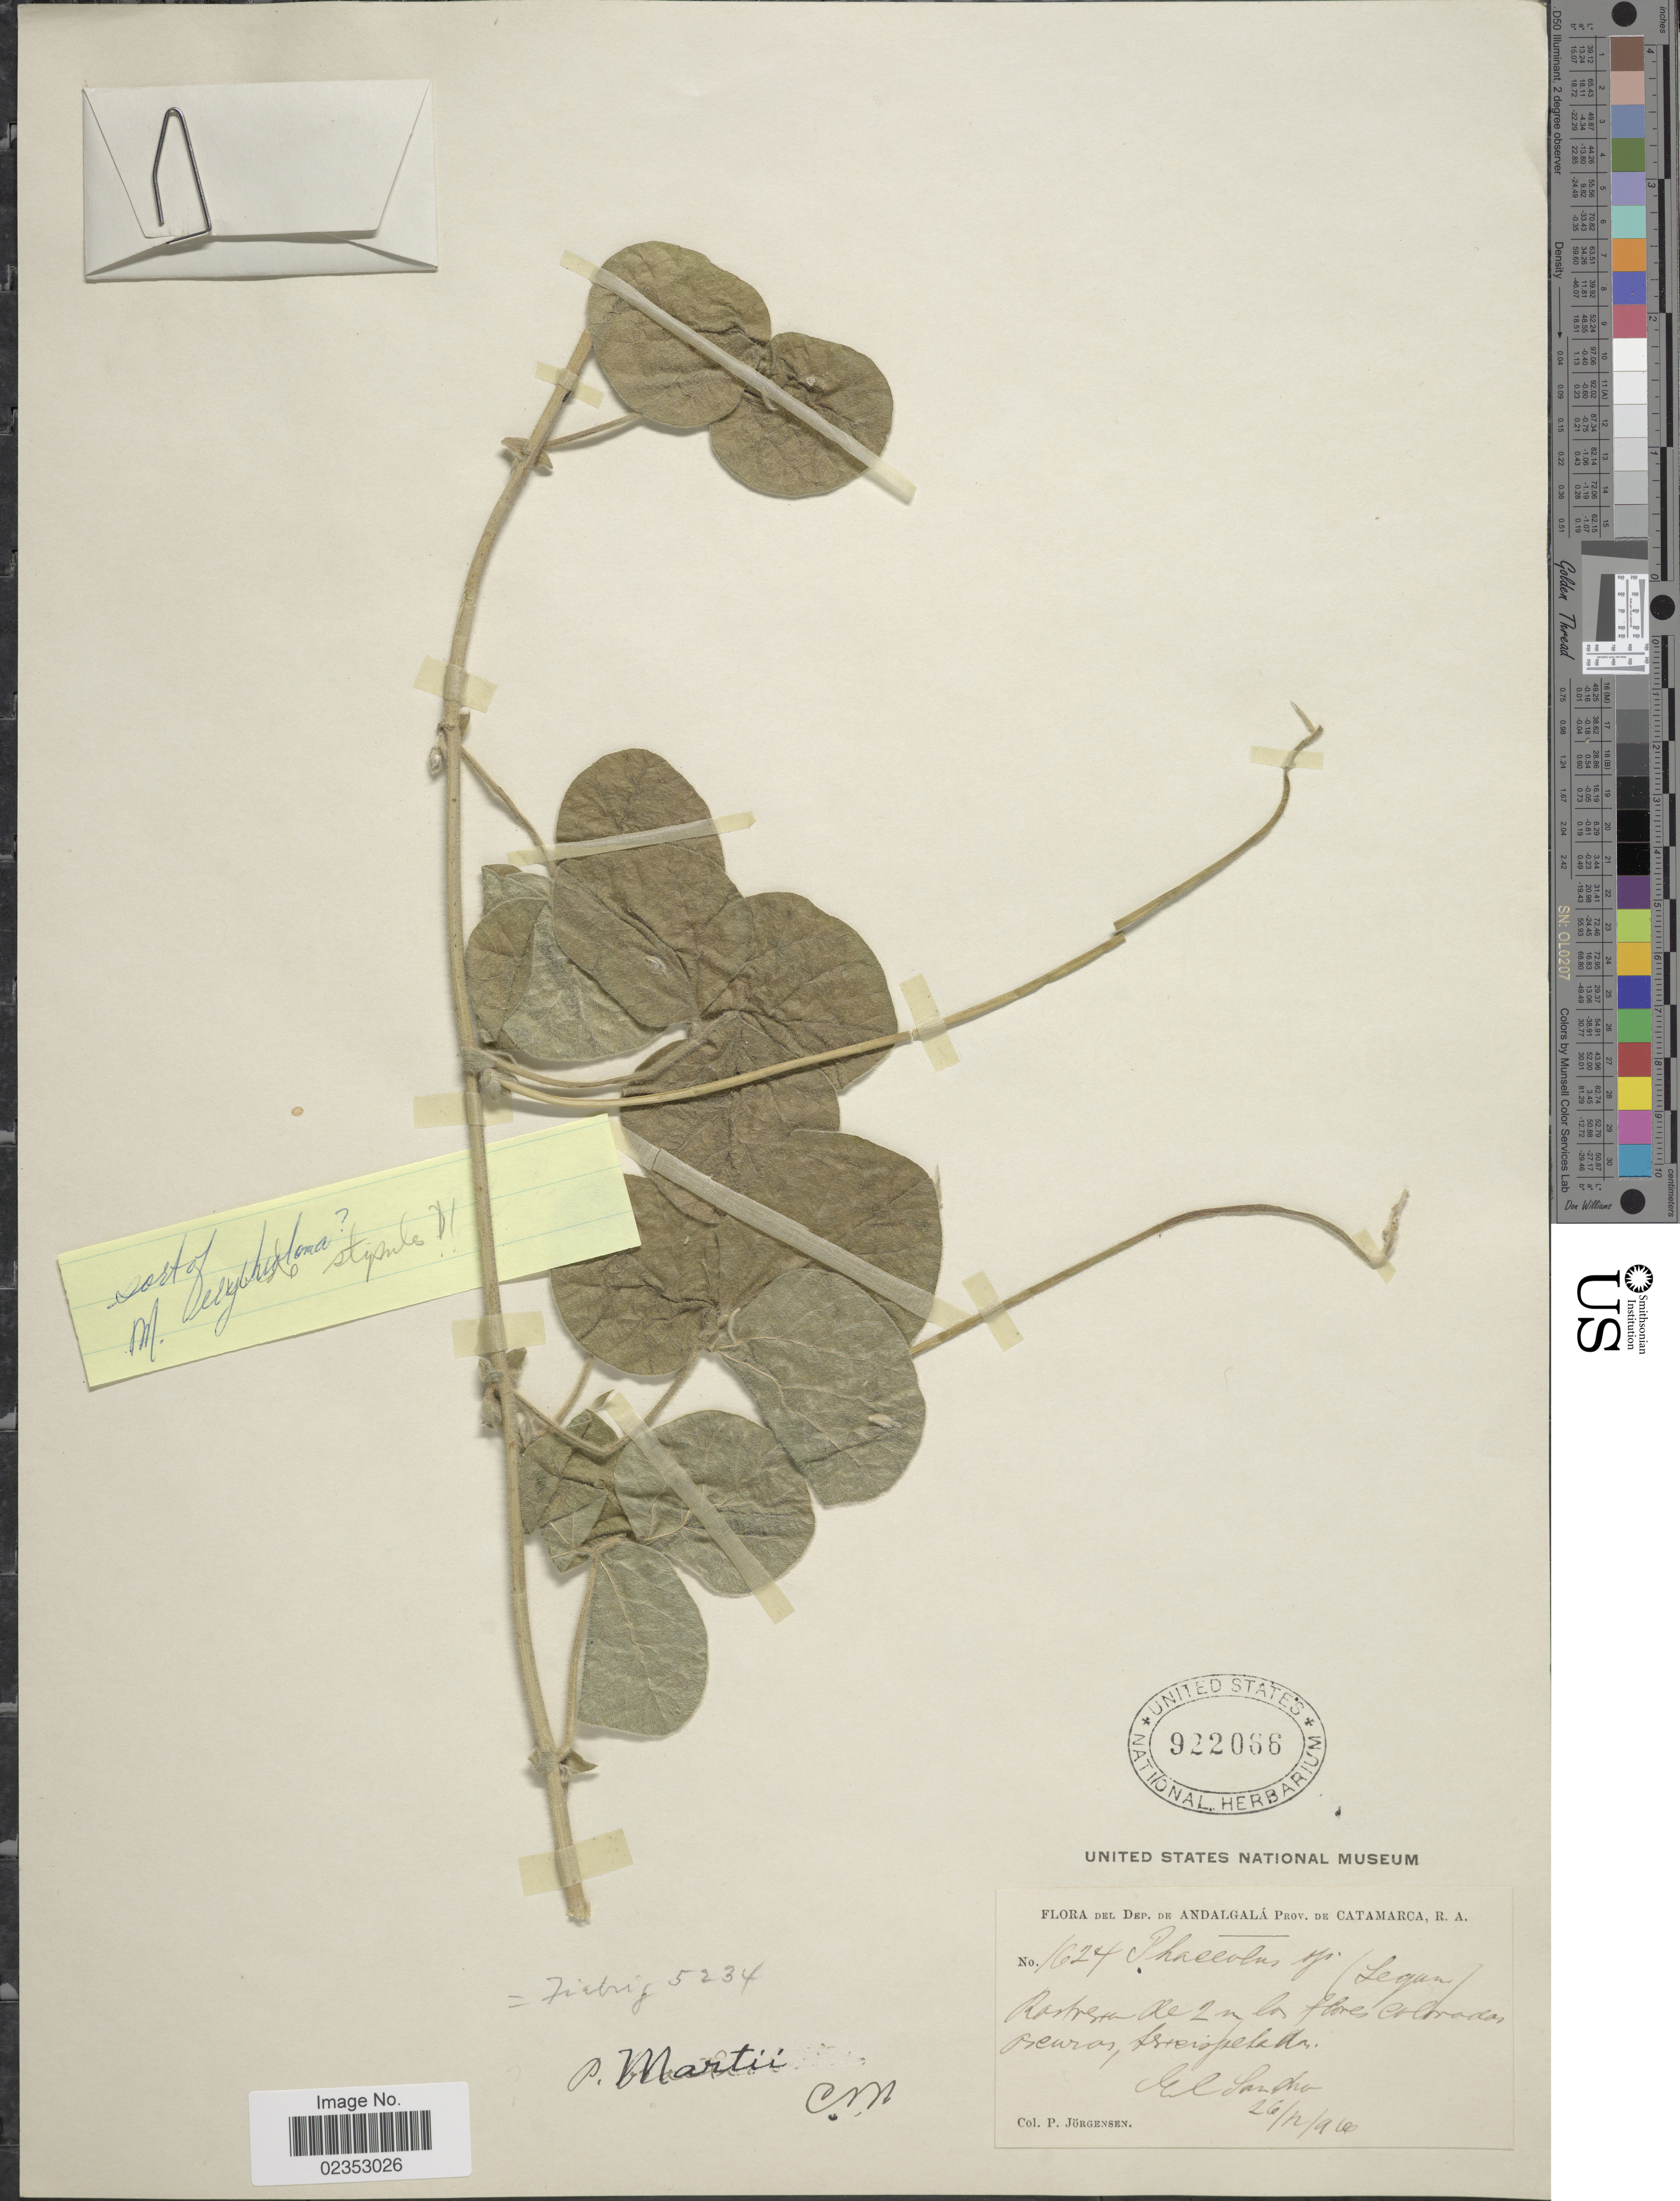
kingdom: Plantae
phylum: Tracheophyta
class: Magnoliopsida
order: Fabales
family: Fabaceae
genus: Macroptilium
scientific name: Macroptilium martii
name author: (Benth.) Maréchal & Baudet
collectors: P. Jörgensen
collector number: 1624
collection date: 1916-12-26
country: Argentina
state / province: Catamarca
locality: Dep de Andalgalá, R.A. El Suncho.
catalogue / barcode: US 922066